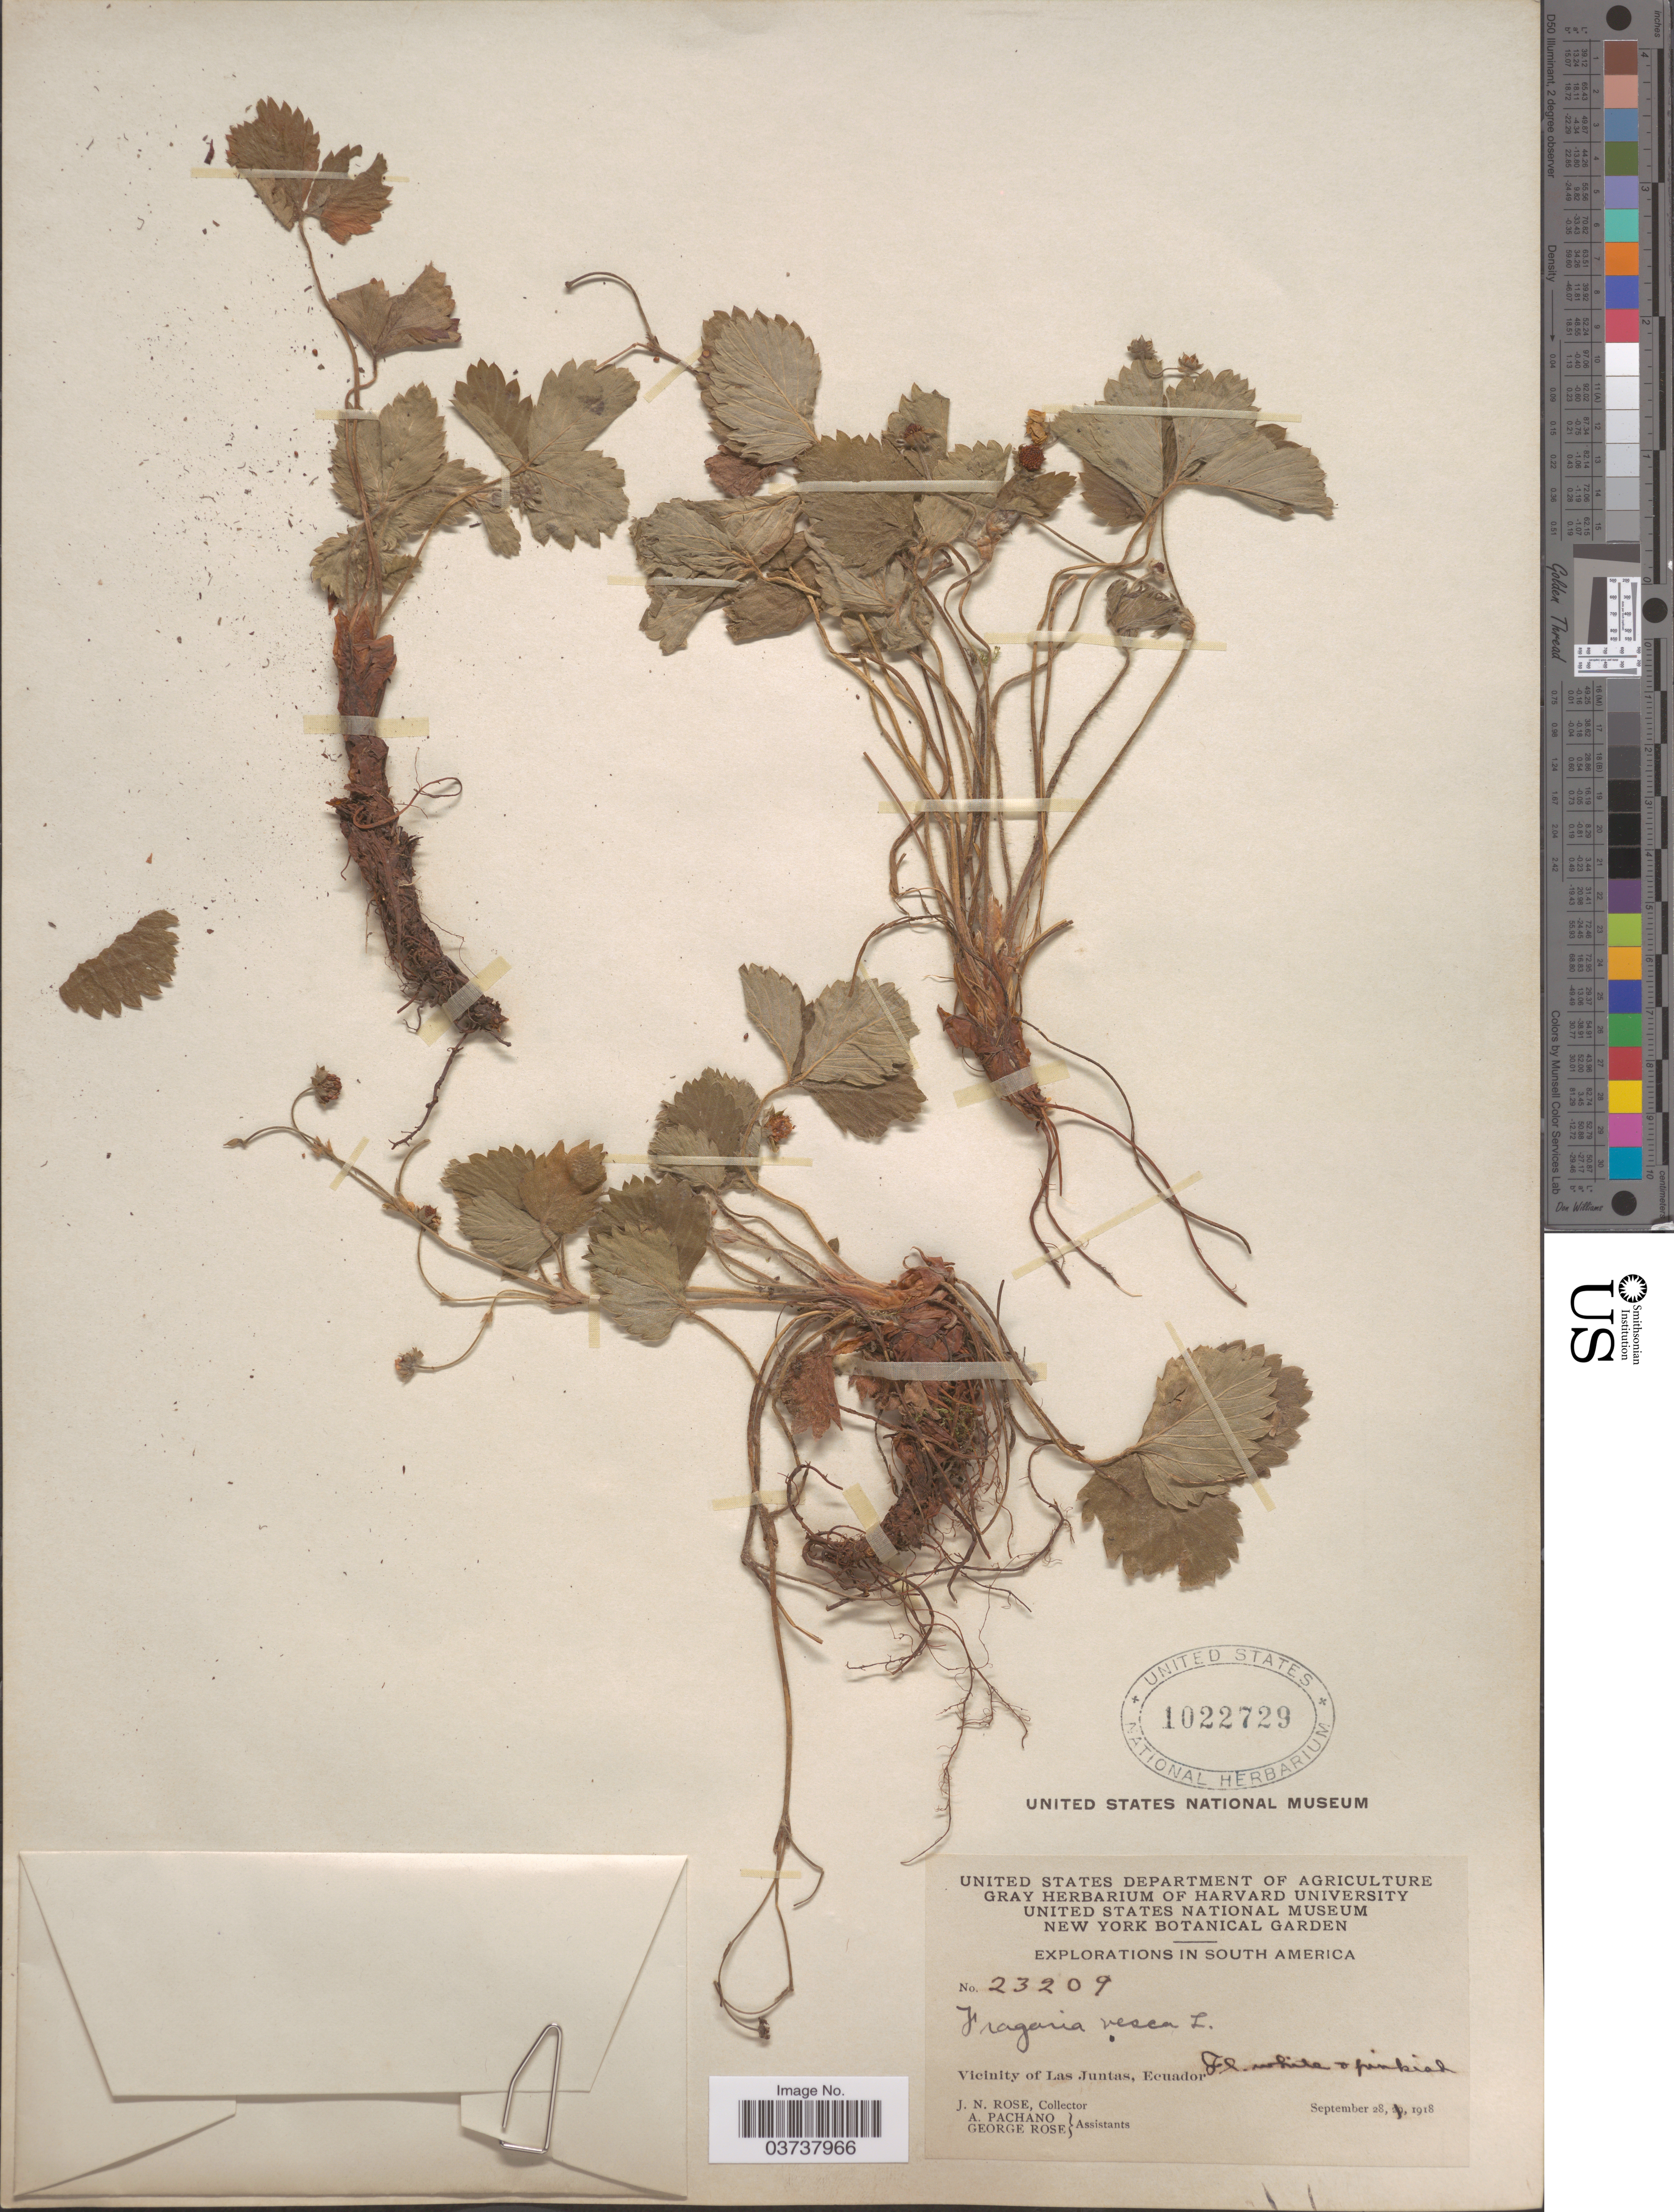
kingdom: Plantae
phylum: Tracheophyta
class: Magnoliopsida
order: Rosales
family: Rosaceae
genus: Fragaria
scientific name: Fragaria vesca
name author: L.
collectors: J. N. Rose, A. Pachano & G. Rose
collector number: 23209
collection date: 1918-09-28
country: Ecuador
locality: Vicinity of Las Juntas.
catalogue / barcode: US 1022729